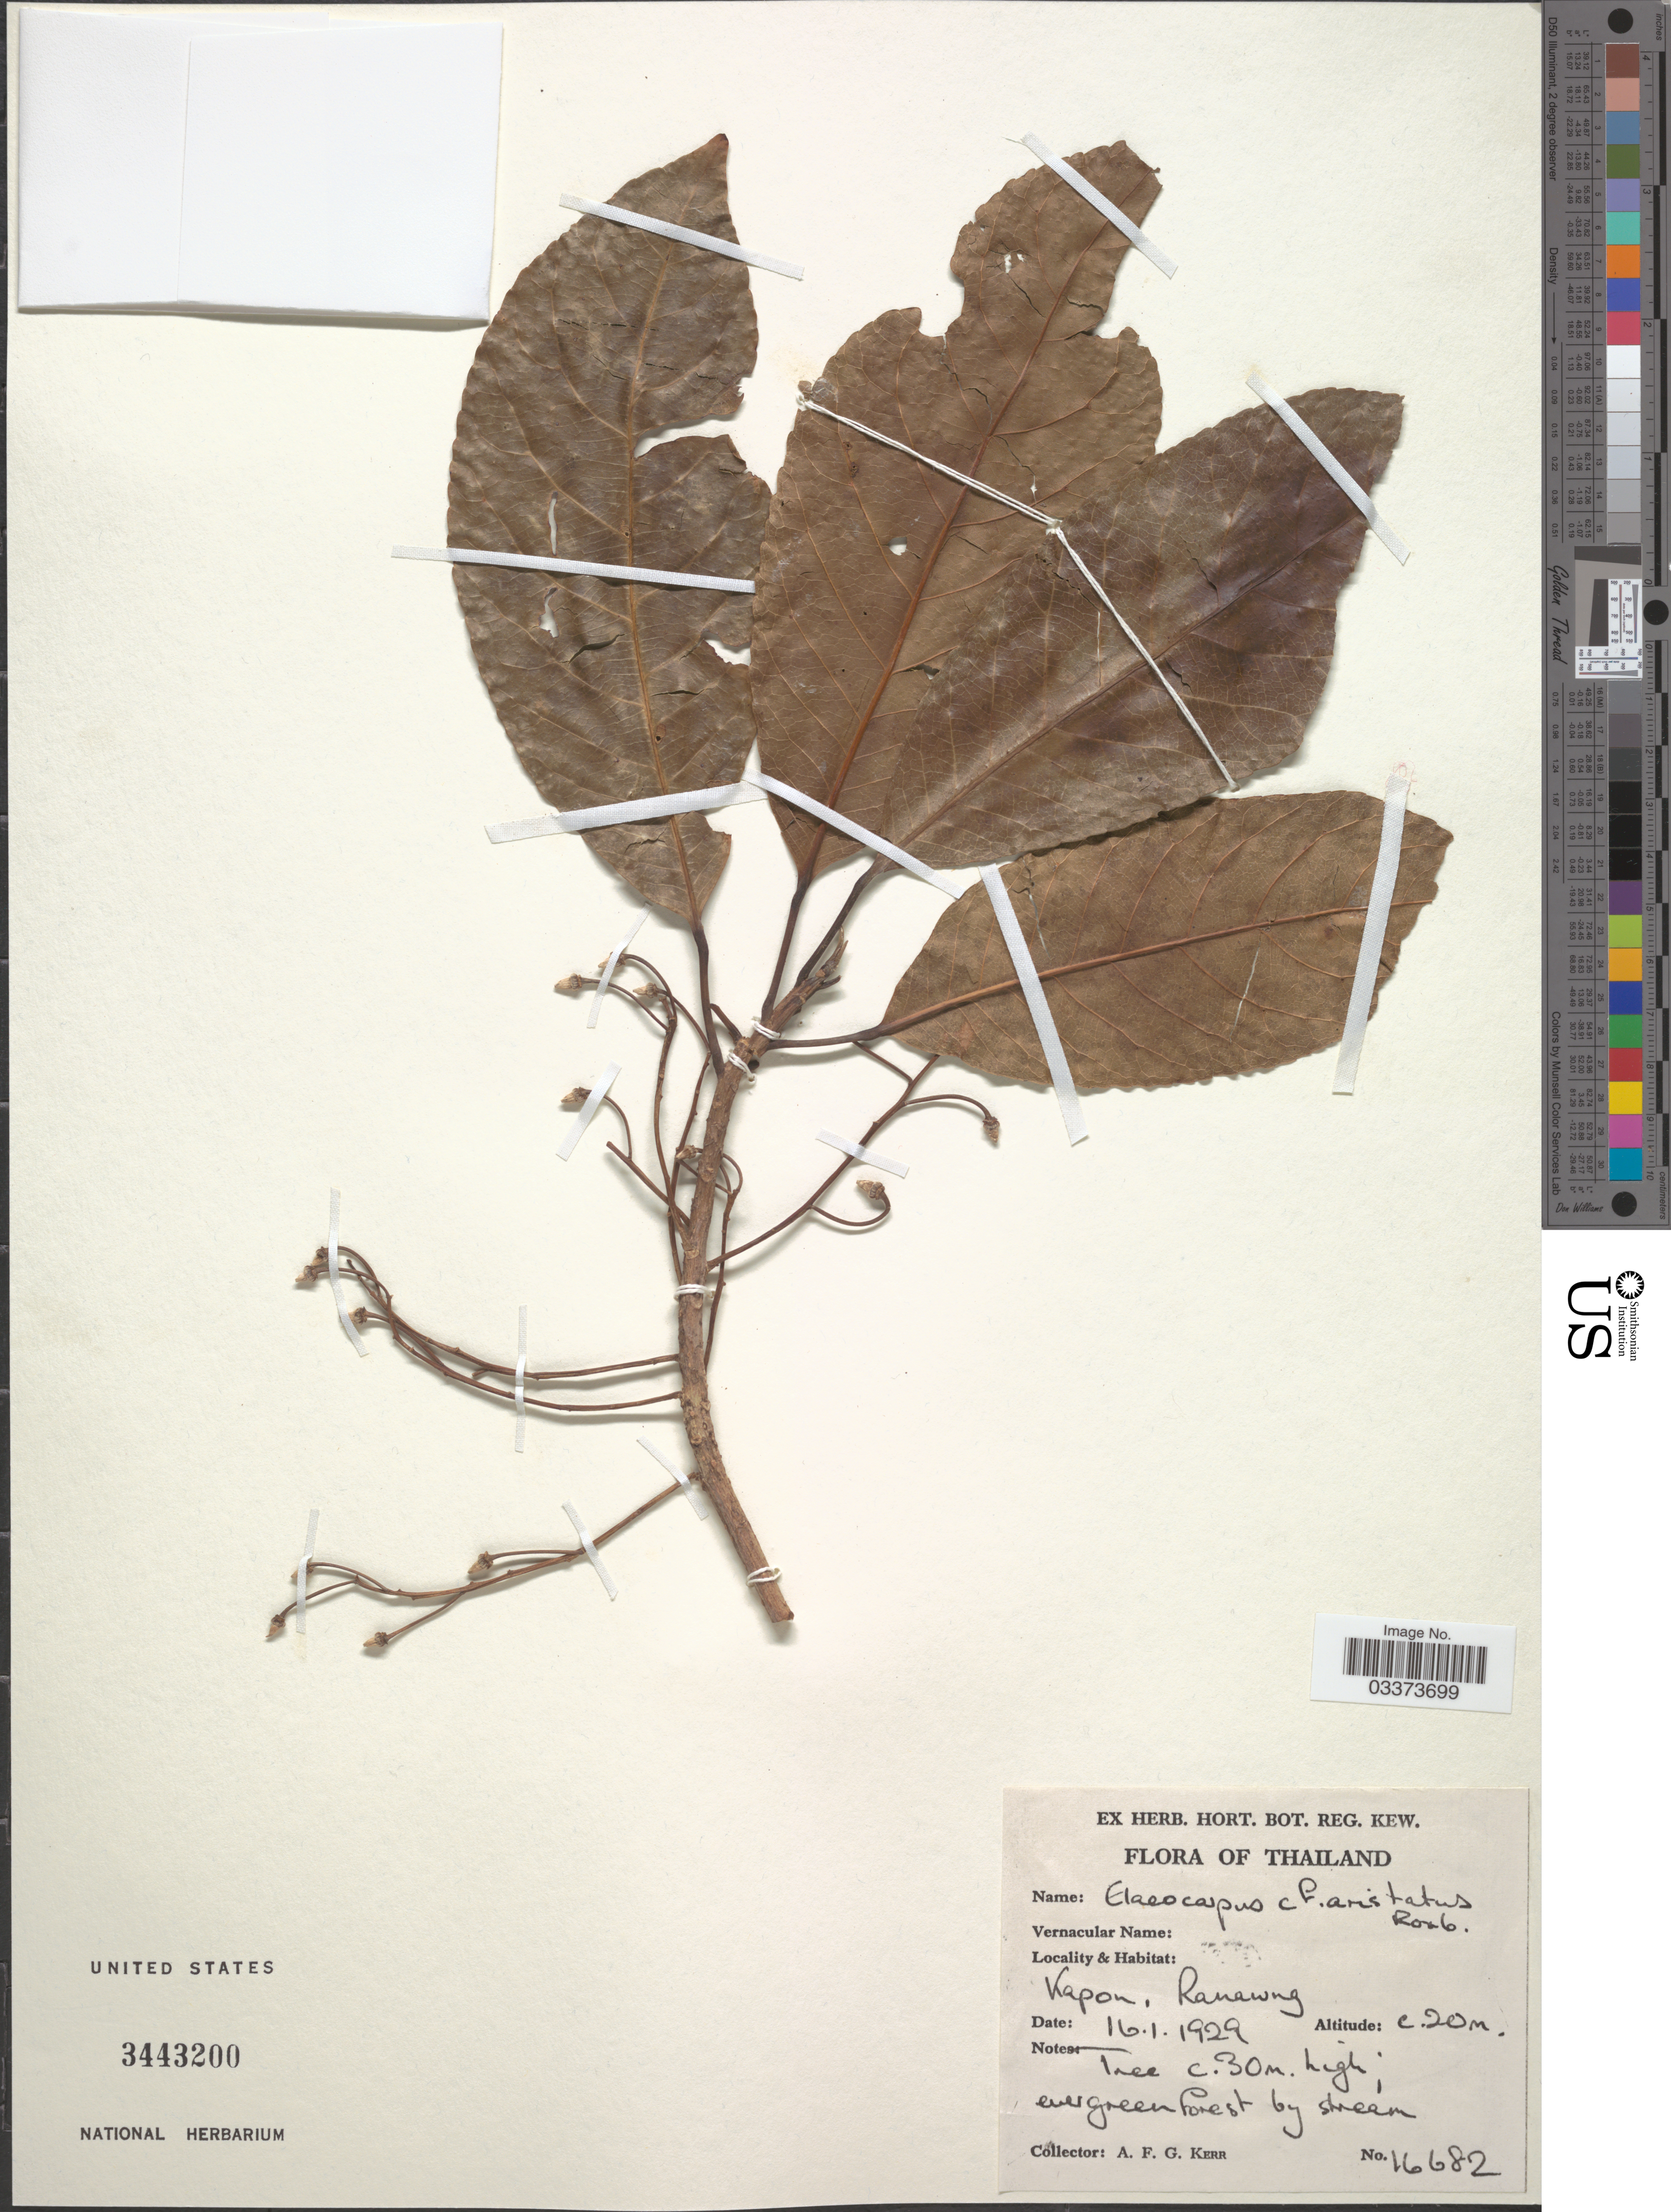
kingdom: Plantae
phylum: Tracheophyta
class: Magnoliopsida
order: Oxalidales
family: Elaeocarpaceae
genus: Elaeocarpus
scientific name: Elaeocarpus aristatus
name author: Roxb.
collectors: A. F. G. Kerr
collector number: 16682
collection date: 1929-01-16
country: Thailand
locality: Kapon, Ranawng.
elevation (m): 20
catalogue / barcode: US 3443200